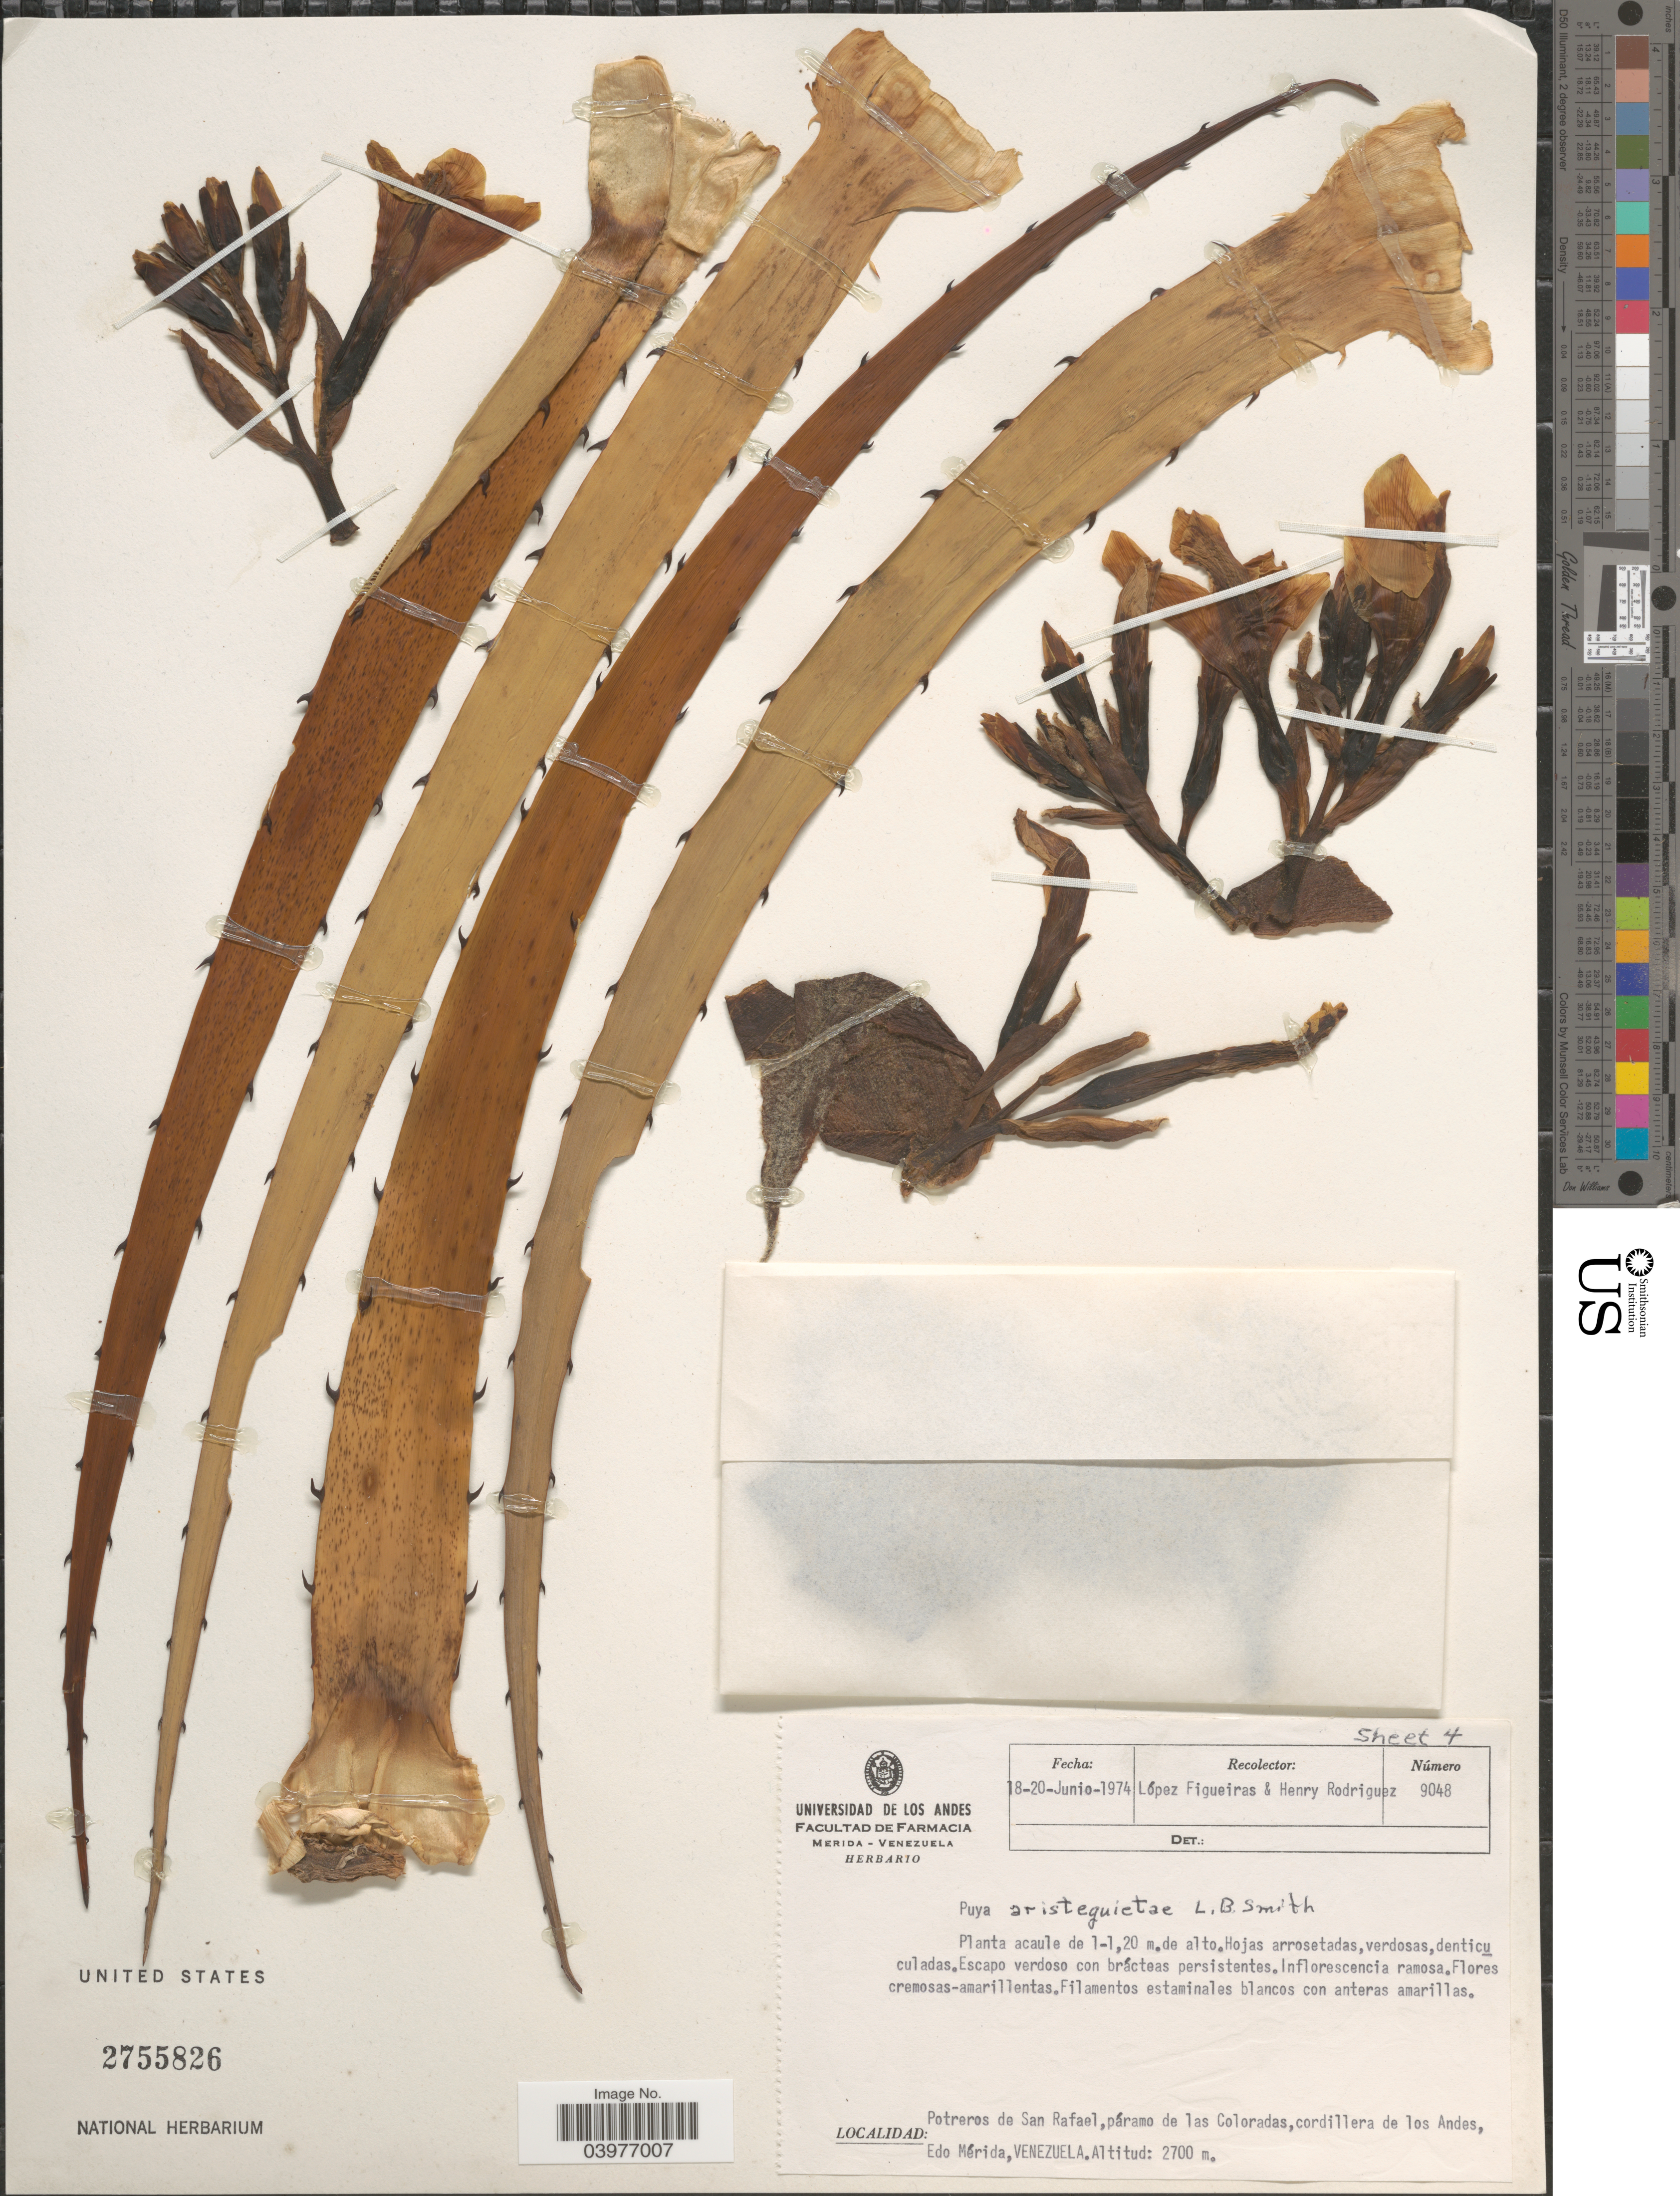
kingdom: Plantae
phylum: Tracheophyta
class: Liliopsida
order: Poales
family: Bromeliaceae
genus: Puya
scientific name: Puya aristeguietae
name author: L.B. Sm.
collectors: M. López Figueiras & H. Rodriguez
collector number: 9048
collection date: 1974-06-18/1974-06-20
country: Venezuela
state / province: Merida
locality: Potreros de San Rafael, páramo de las Coloradas, cordillera de los Andes.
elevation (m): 2700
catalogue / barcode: US 2755826